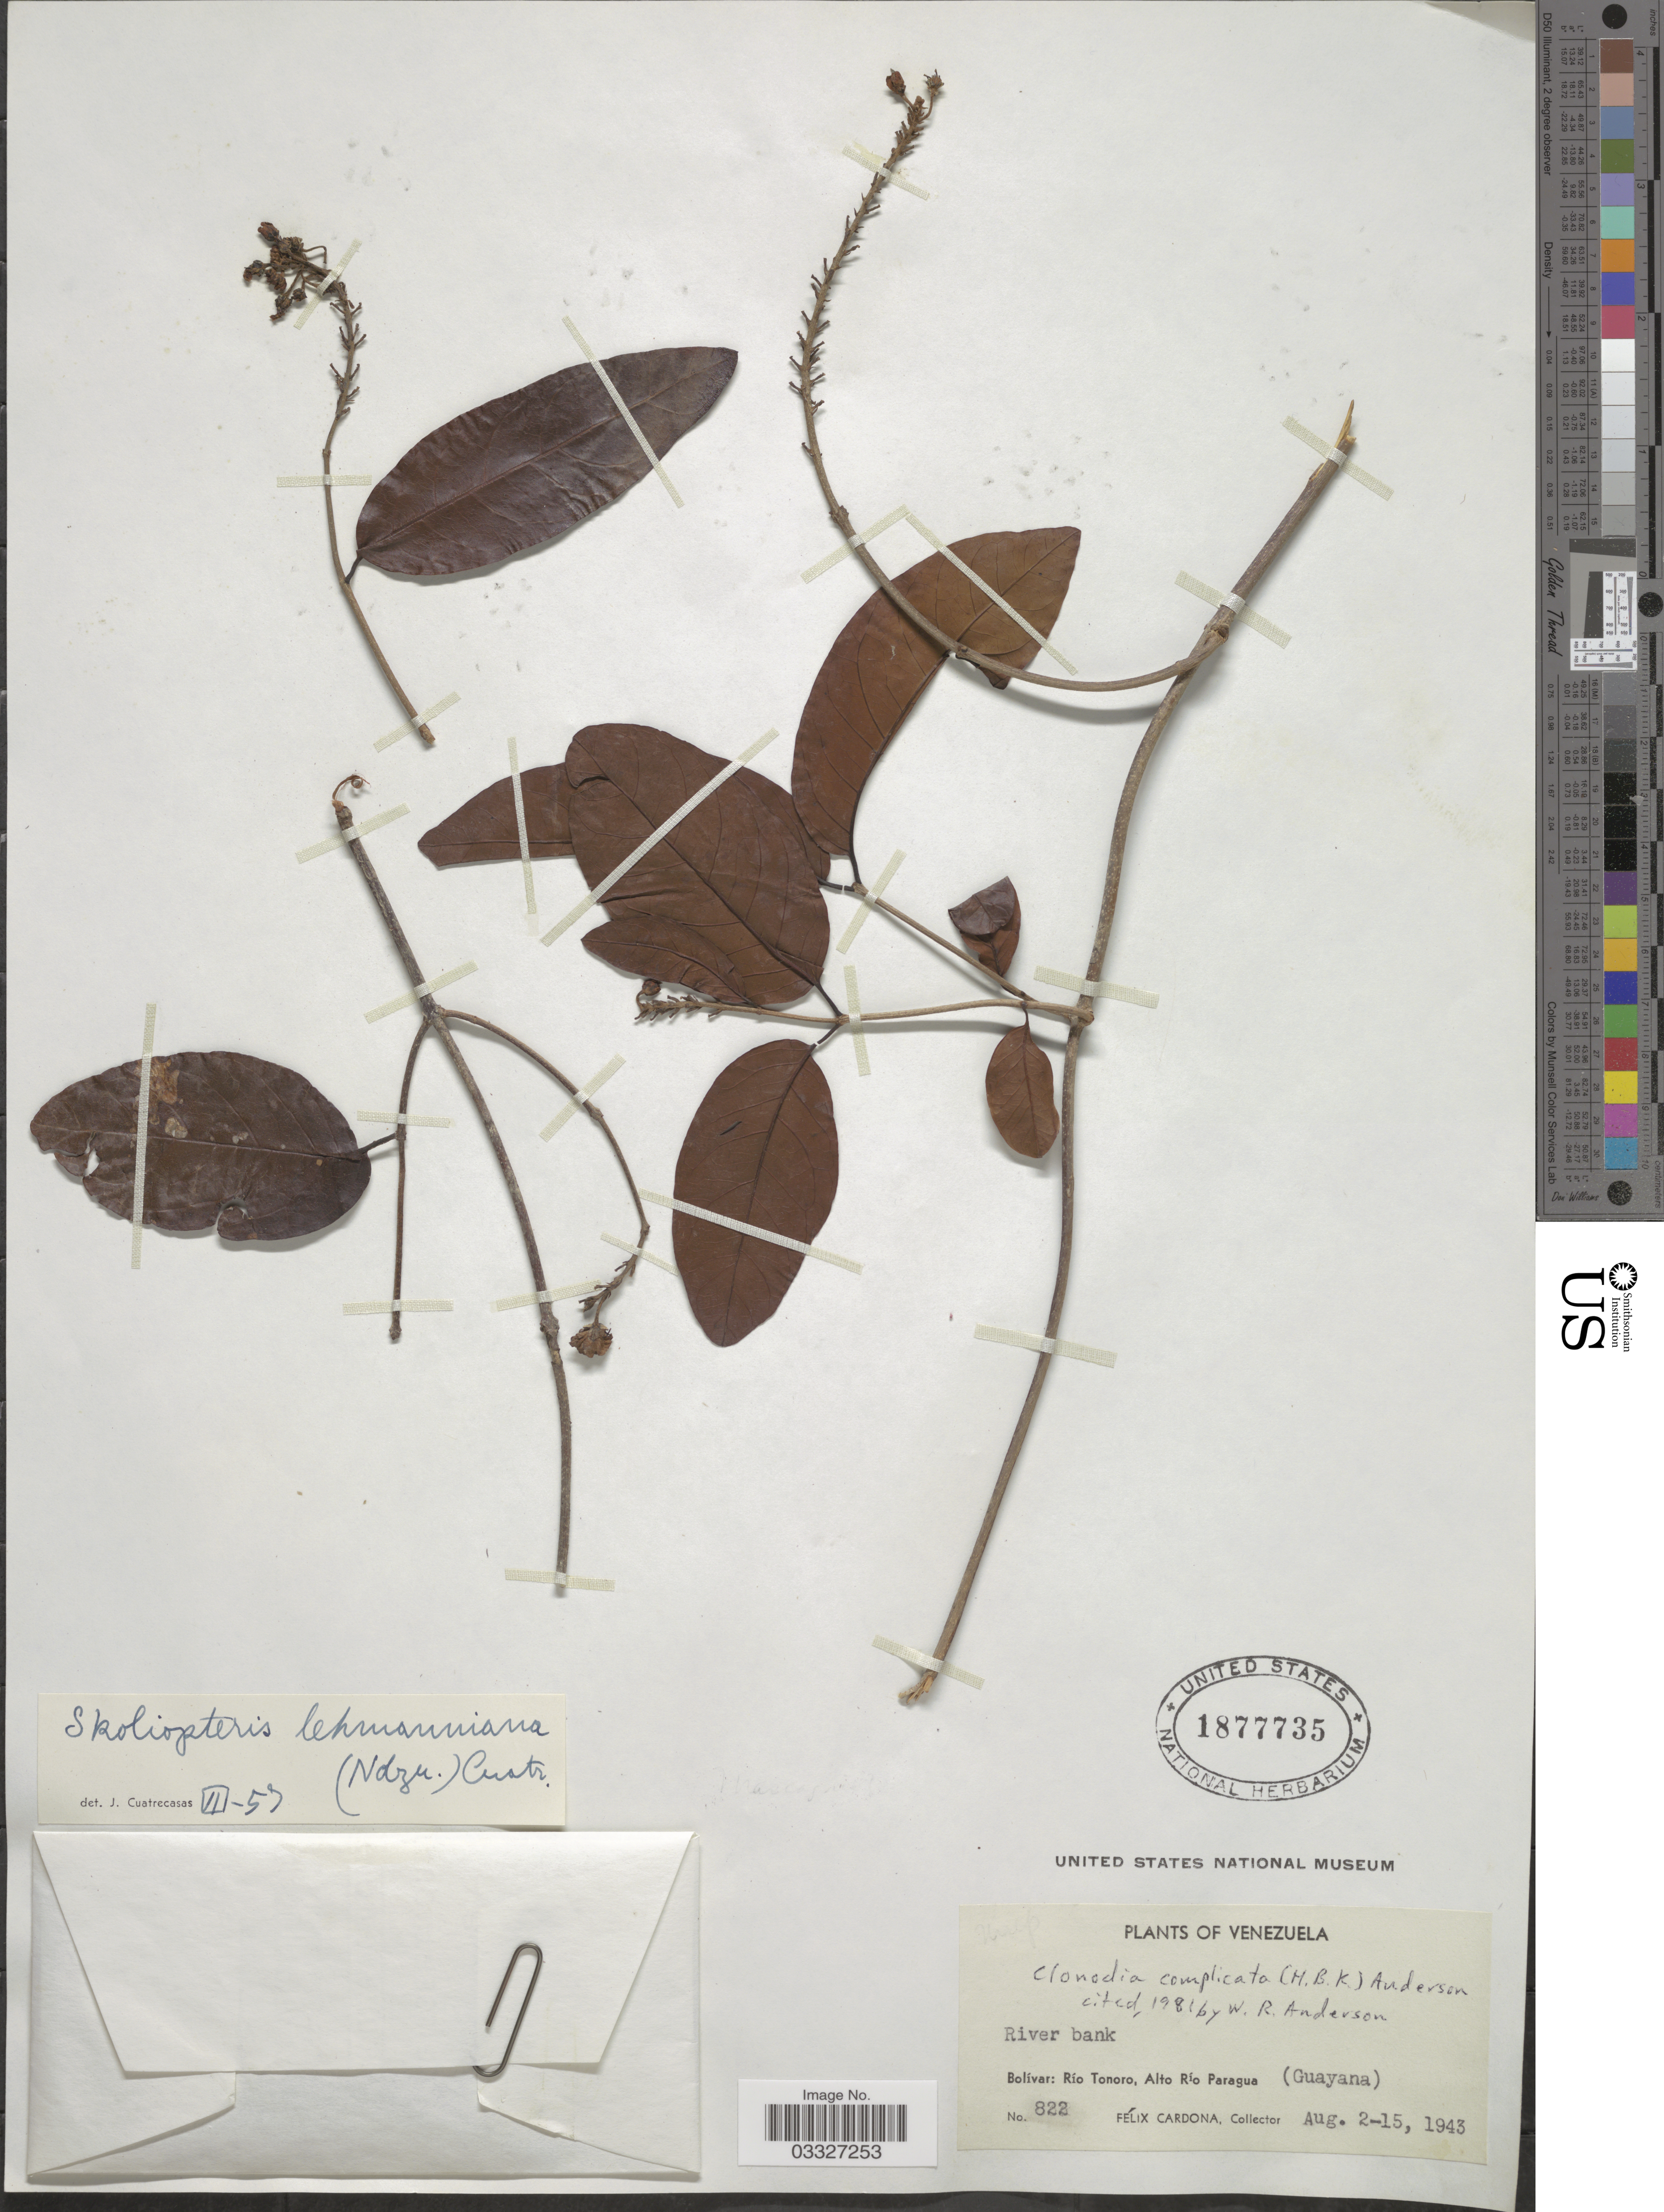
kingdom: Plantae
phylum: Tracheophyta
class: Magnoliopsida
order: Malpighiales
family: Malpighiaceae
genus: Heteropterys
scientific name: Heteropterys complicata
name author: (Kunth) W.R. Anderson & C. Davis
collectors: F. Cardona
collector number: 822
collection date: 1943-08-02/1943-08-15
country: Venezuela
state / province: Bolivar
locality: Río Tonoro, Alto Río Paragua (Guayana).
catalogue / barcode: US 1877735